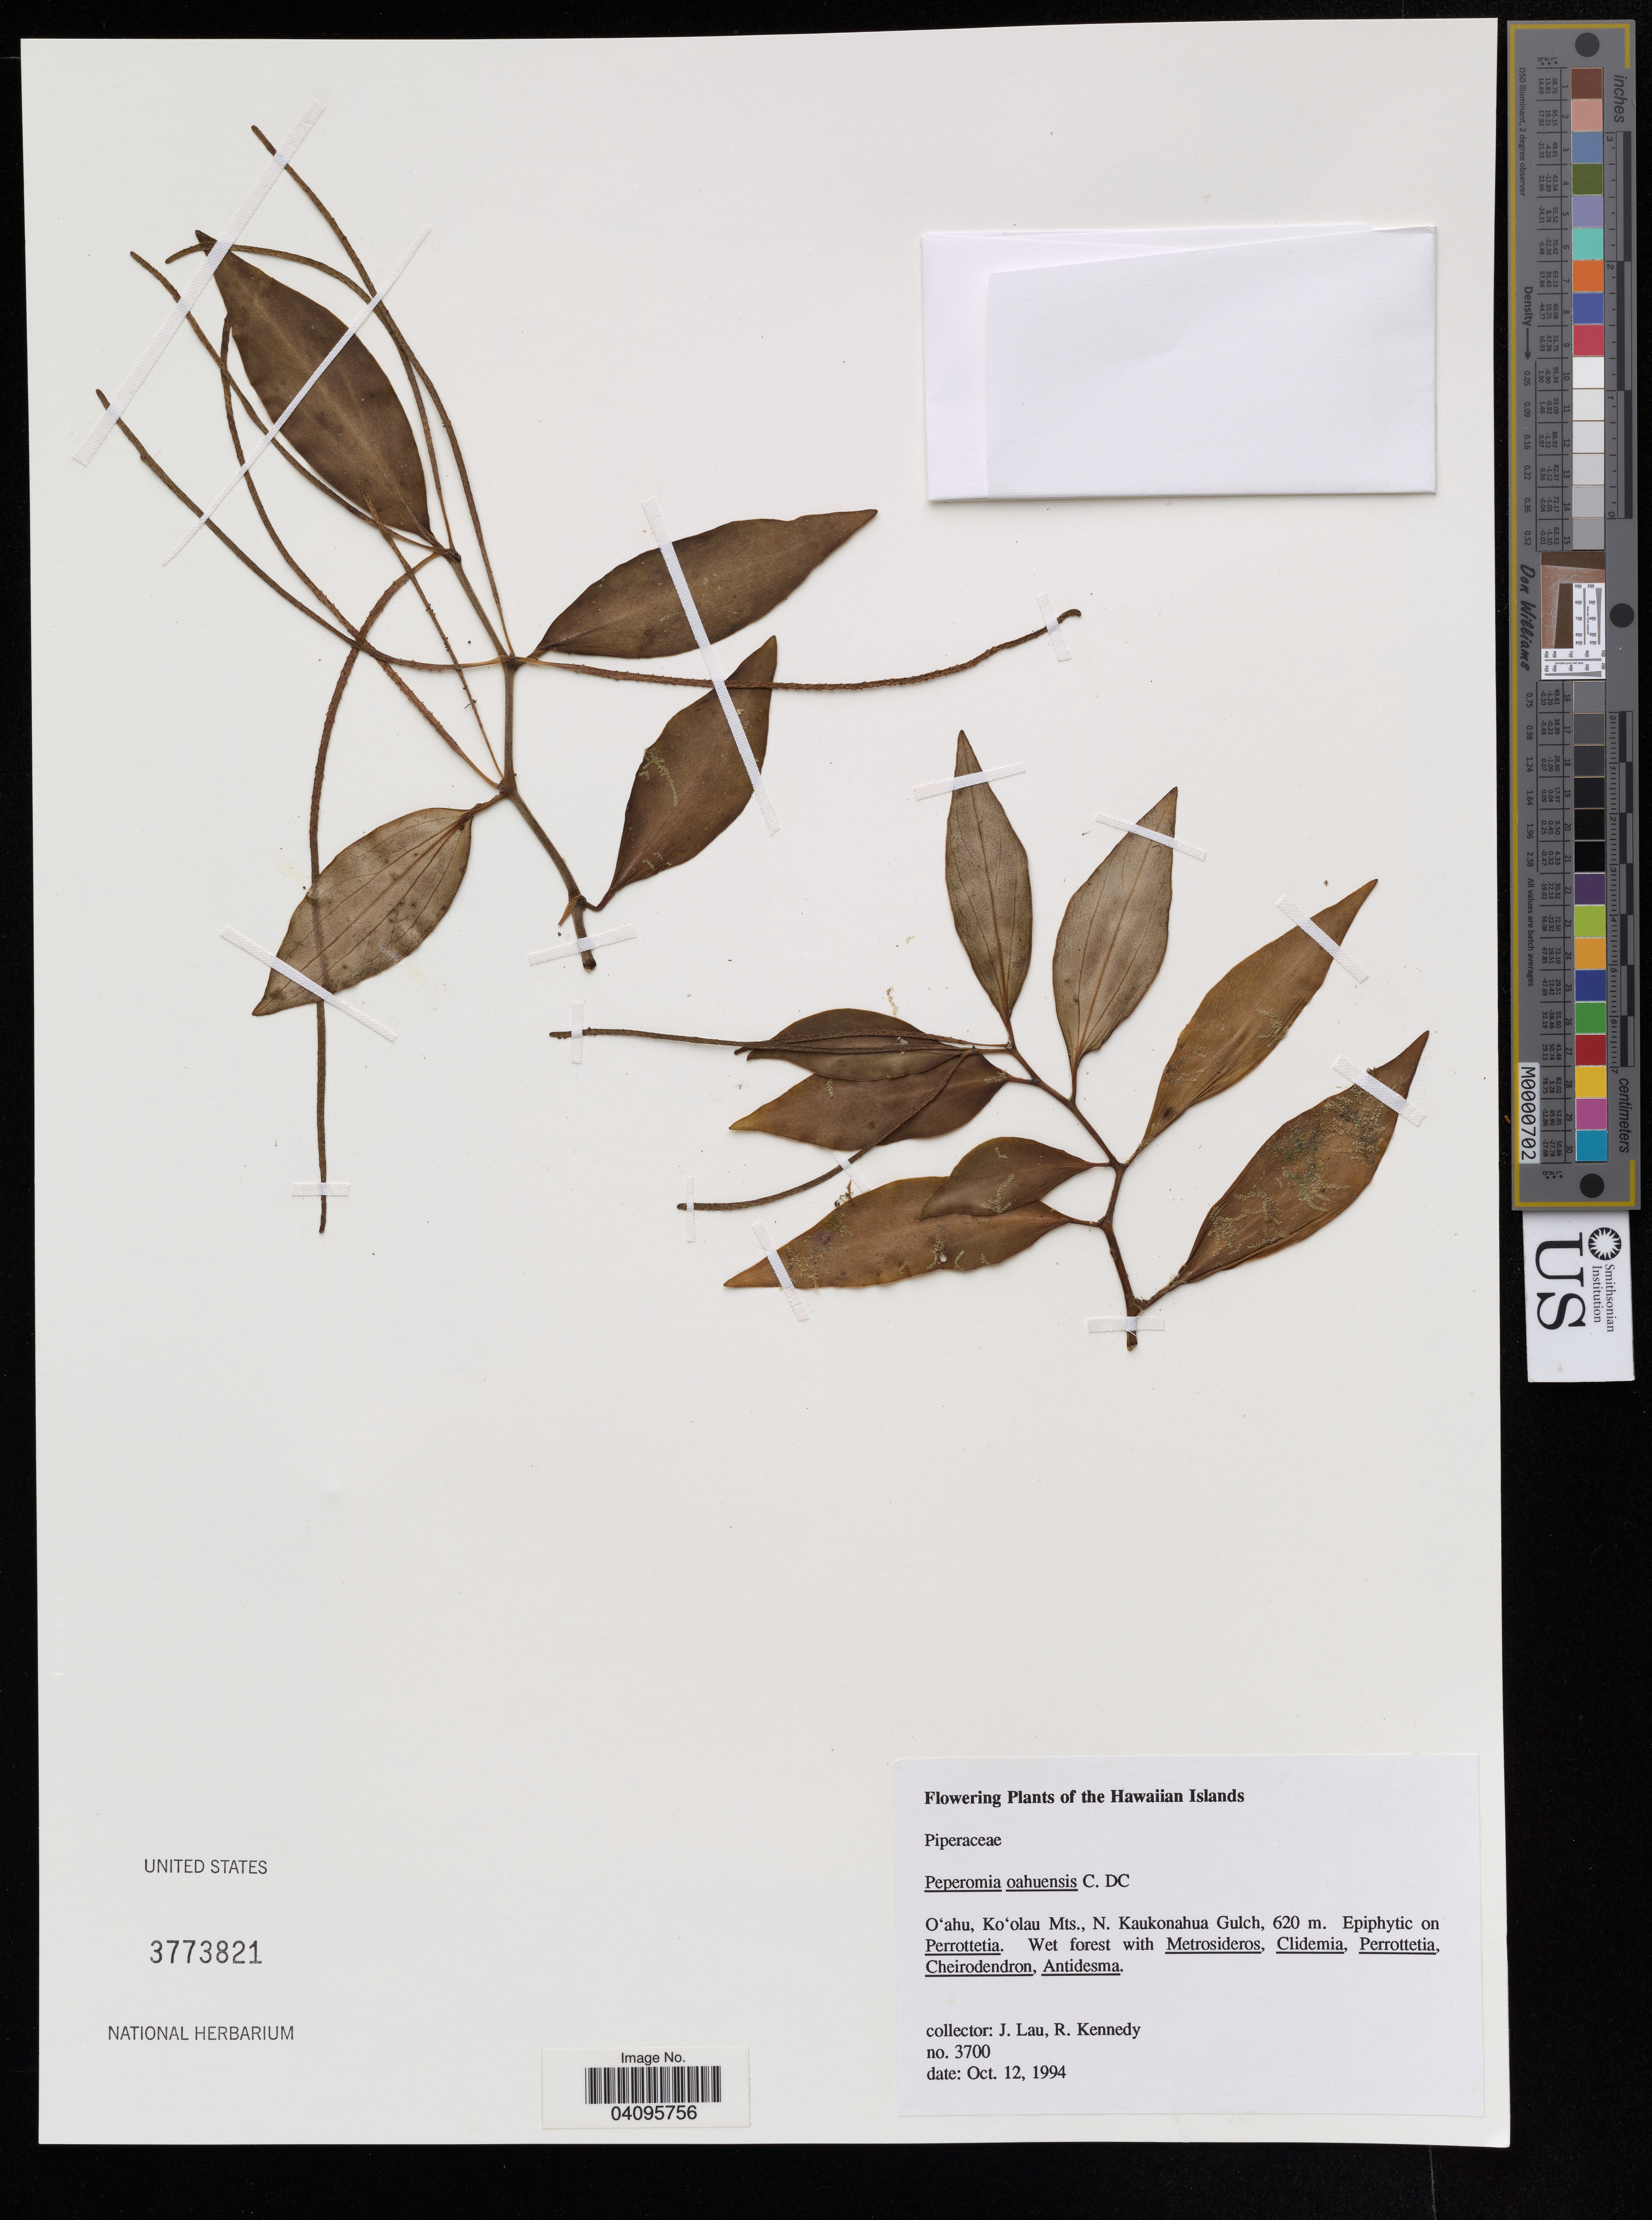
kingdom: Plantae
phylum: Tracheophyta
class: Magnoliopsida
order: Piperales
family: Piperaceae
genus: Peperomia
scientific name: Peperomia oahuensis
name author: C. DC.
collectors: J. Lau & R. Kennedy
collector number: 3700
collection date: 1994-10-12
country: United States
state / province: Hawaii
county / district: Honolulu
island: Oahu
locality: Ko'olau Mts., N. Kaukonahua Gulch.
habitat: Wet forest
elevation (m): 620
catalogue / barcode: US 3773821